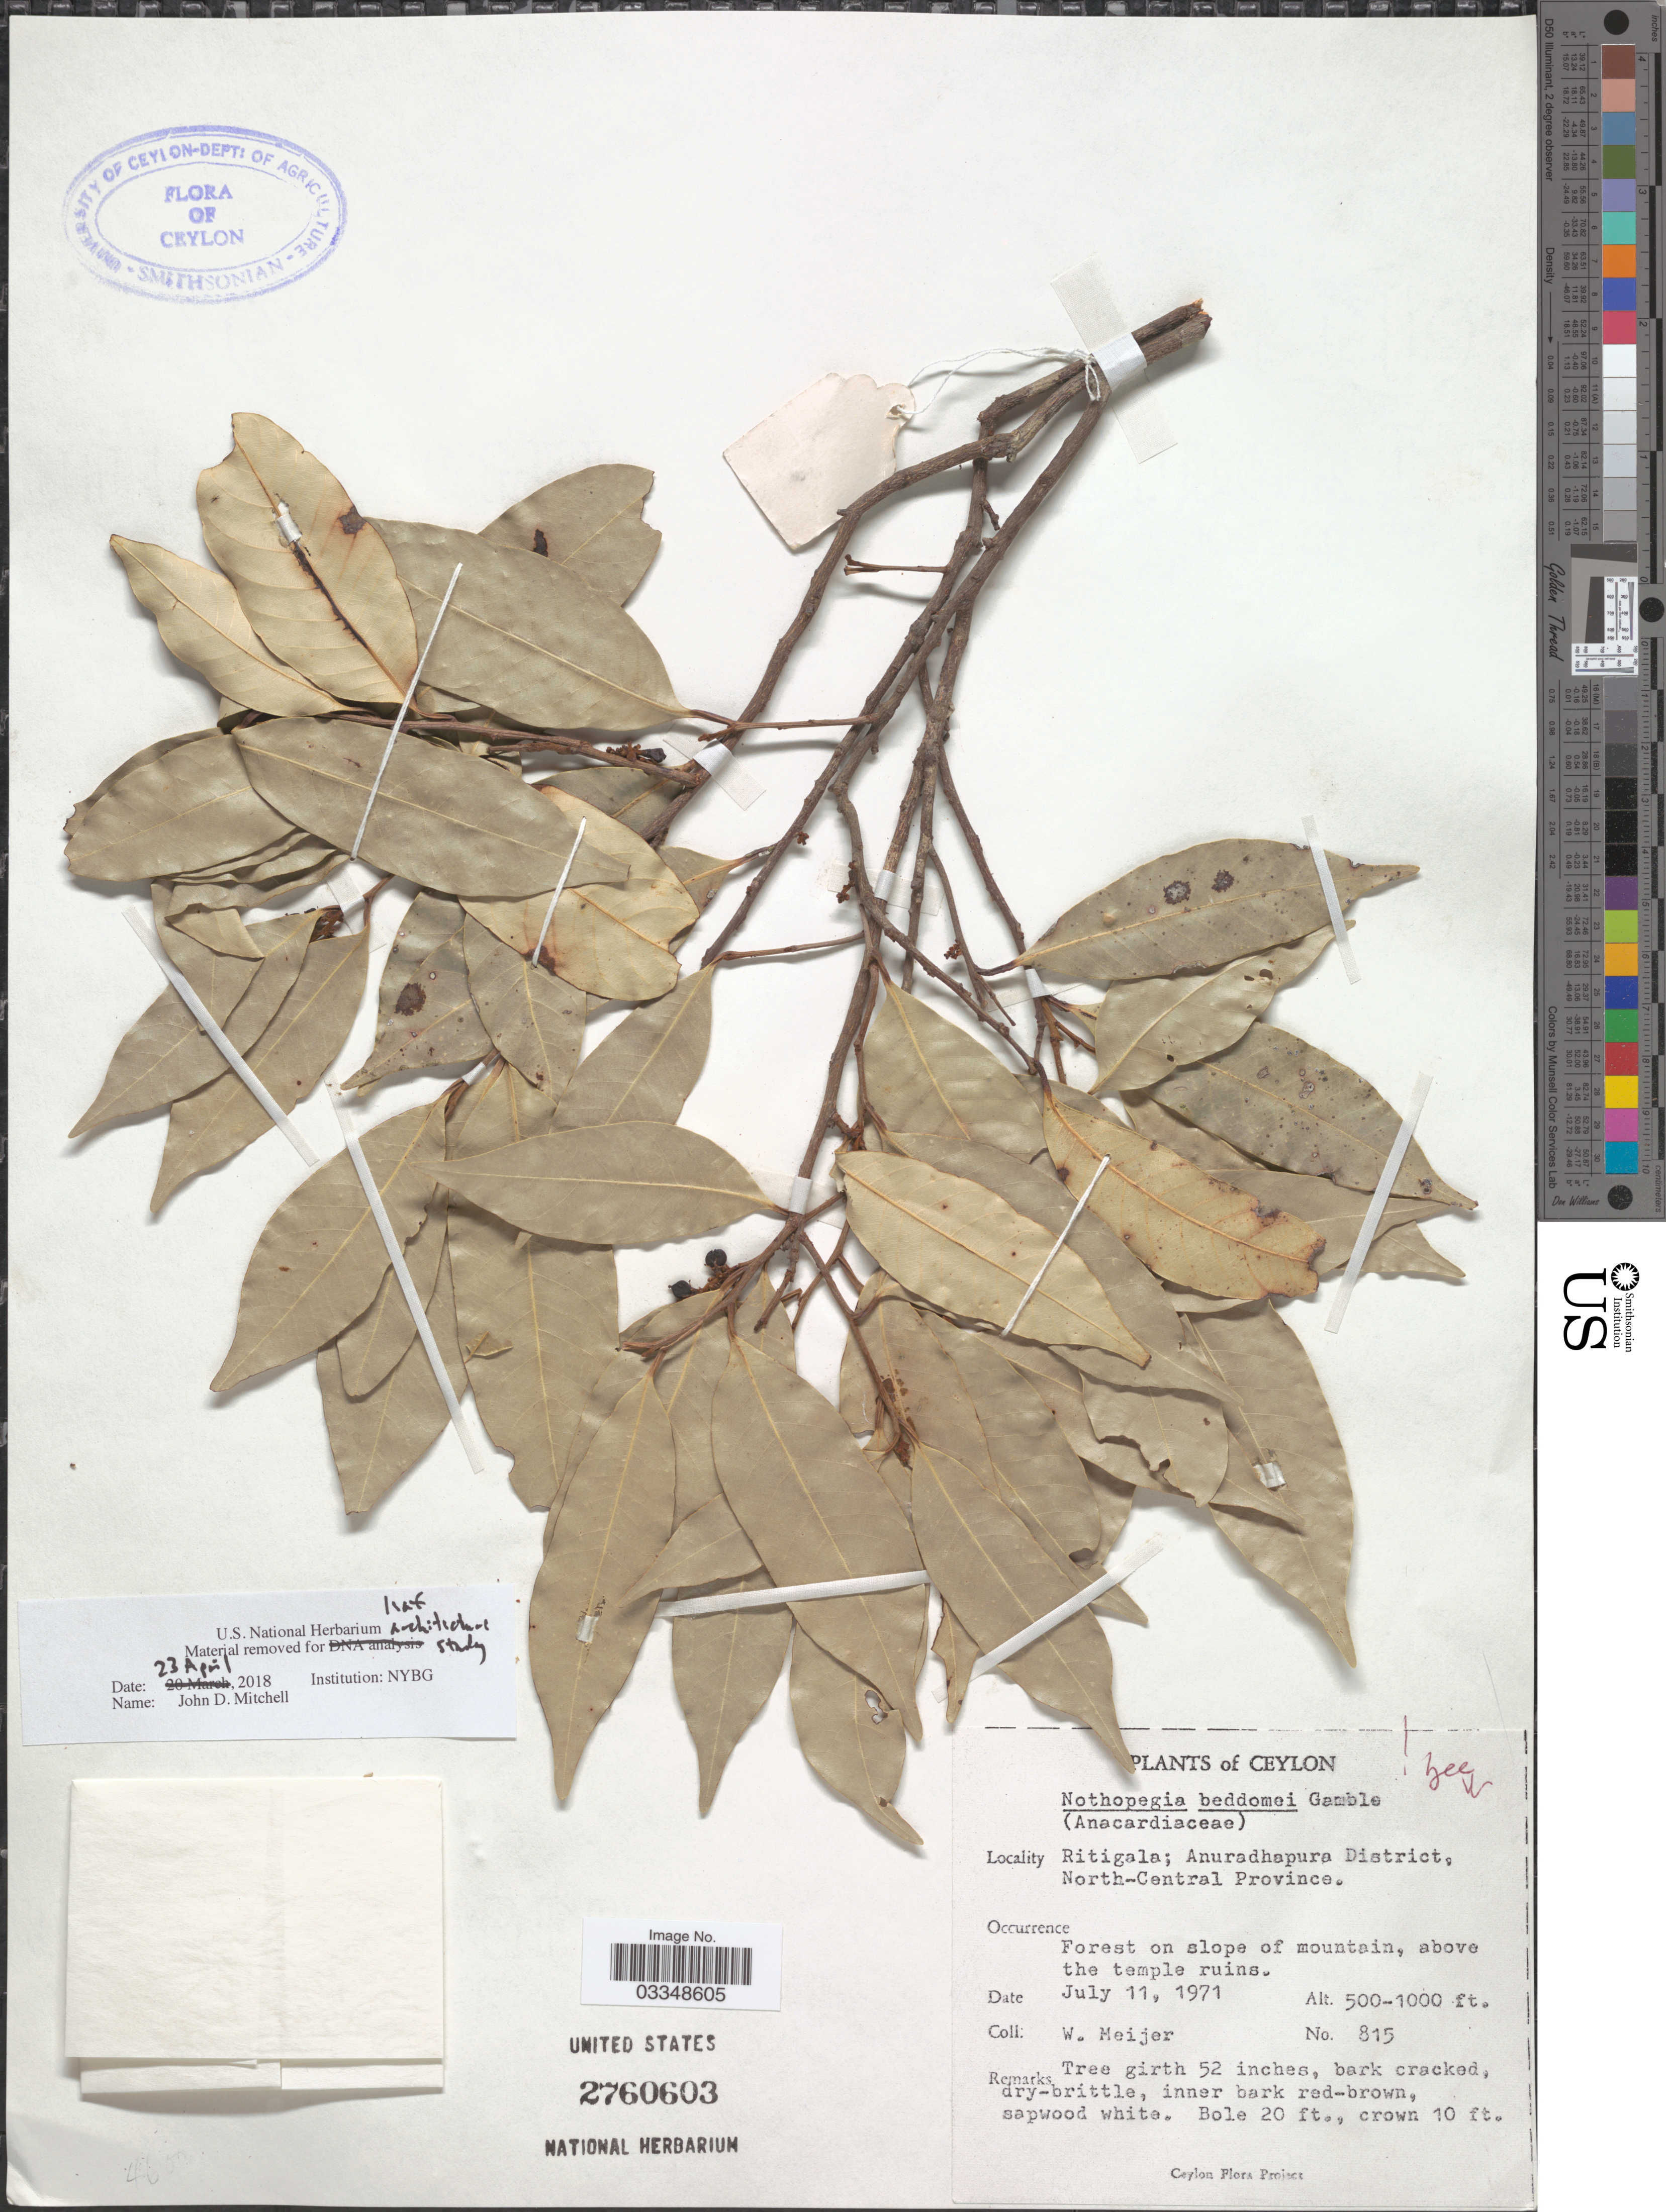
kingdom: Plantae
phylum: Tracheophyta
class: Magnoliopsida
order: Sapindales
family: Anacardiaceae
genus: Nothopegia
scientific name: Nothopegia beddomei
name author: Gamble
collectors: W. Meijer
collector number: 815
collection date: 1971-07-11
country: Sri Lanka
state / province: North Central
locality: Ceylon. Ritigala; Anuradhapura District.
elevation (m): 152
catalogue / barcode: US 2760603